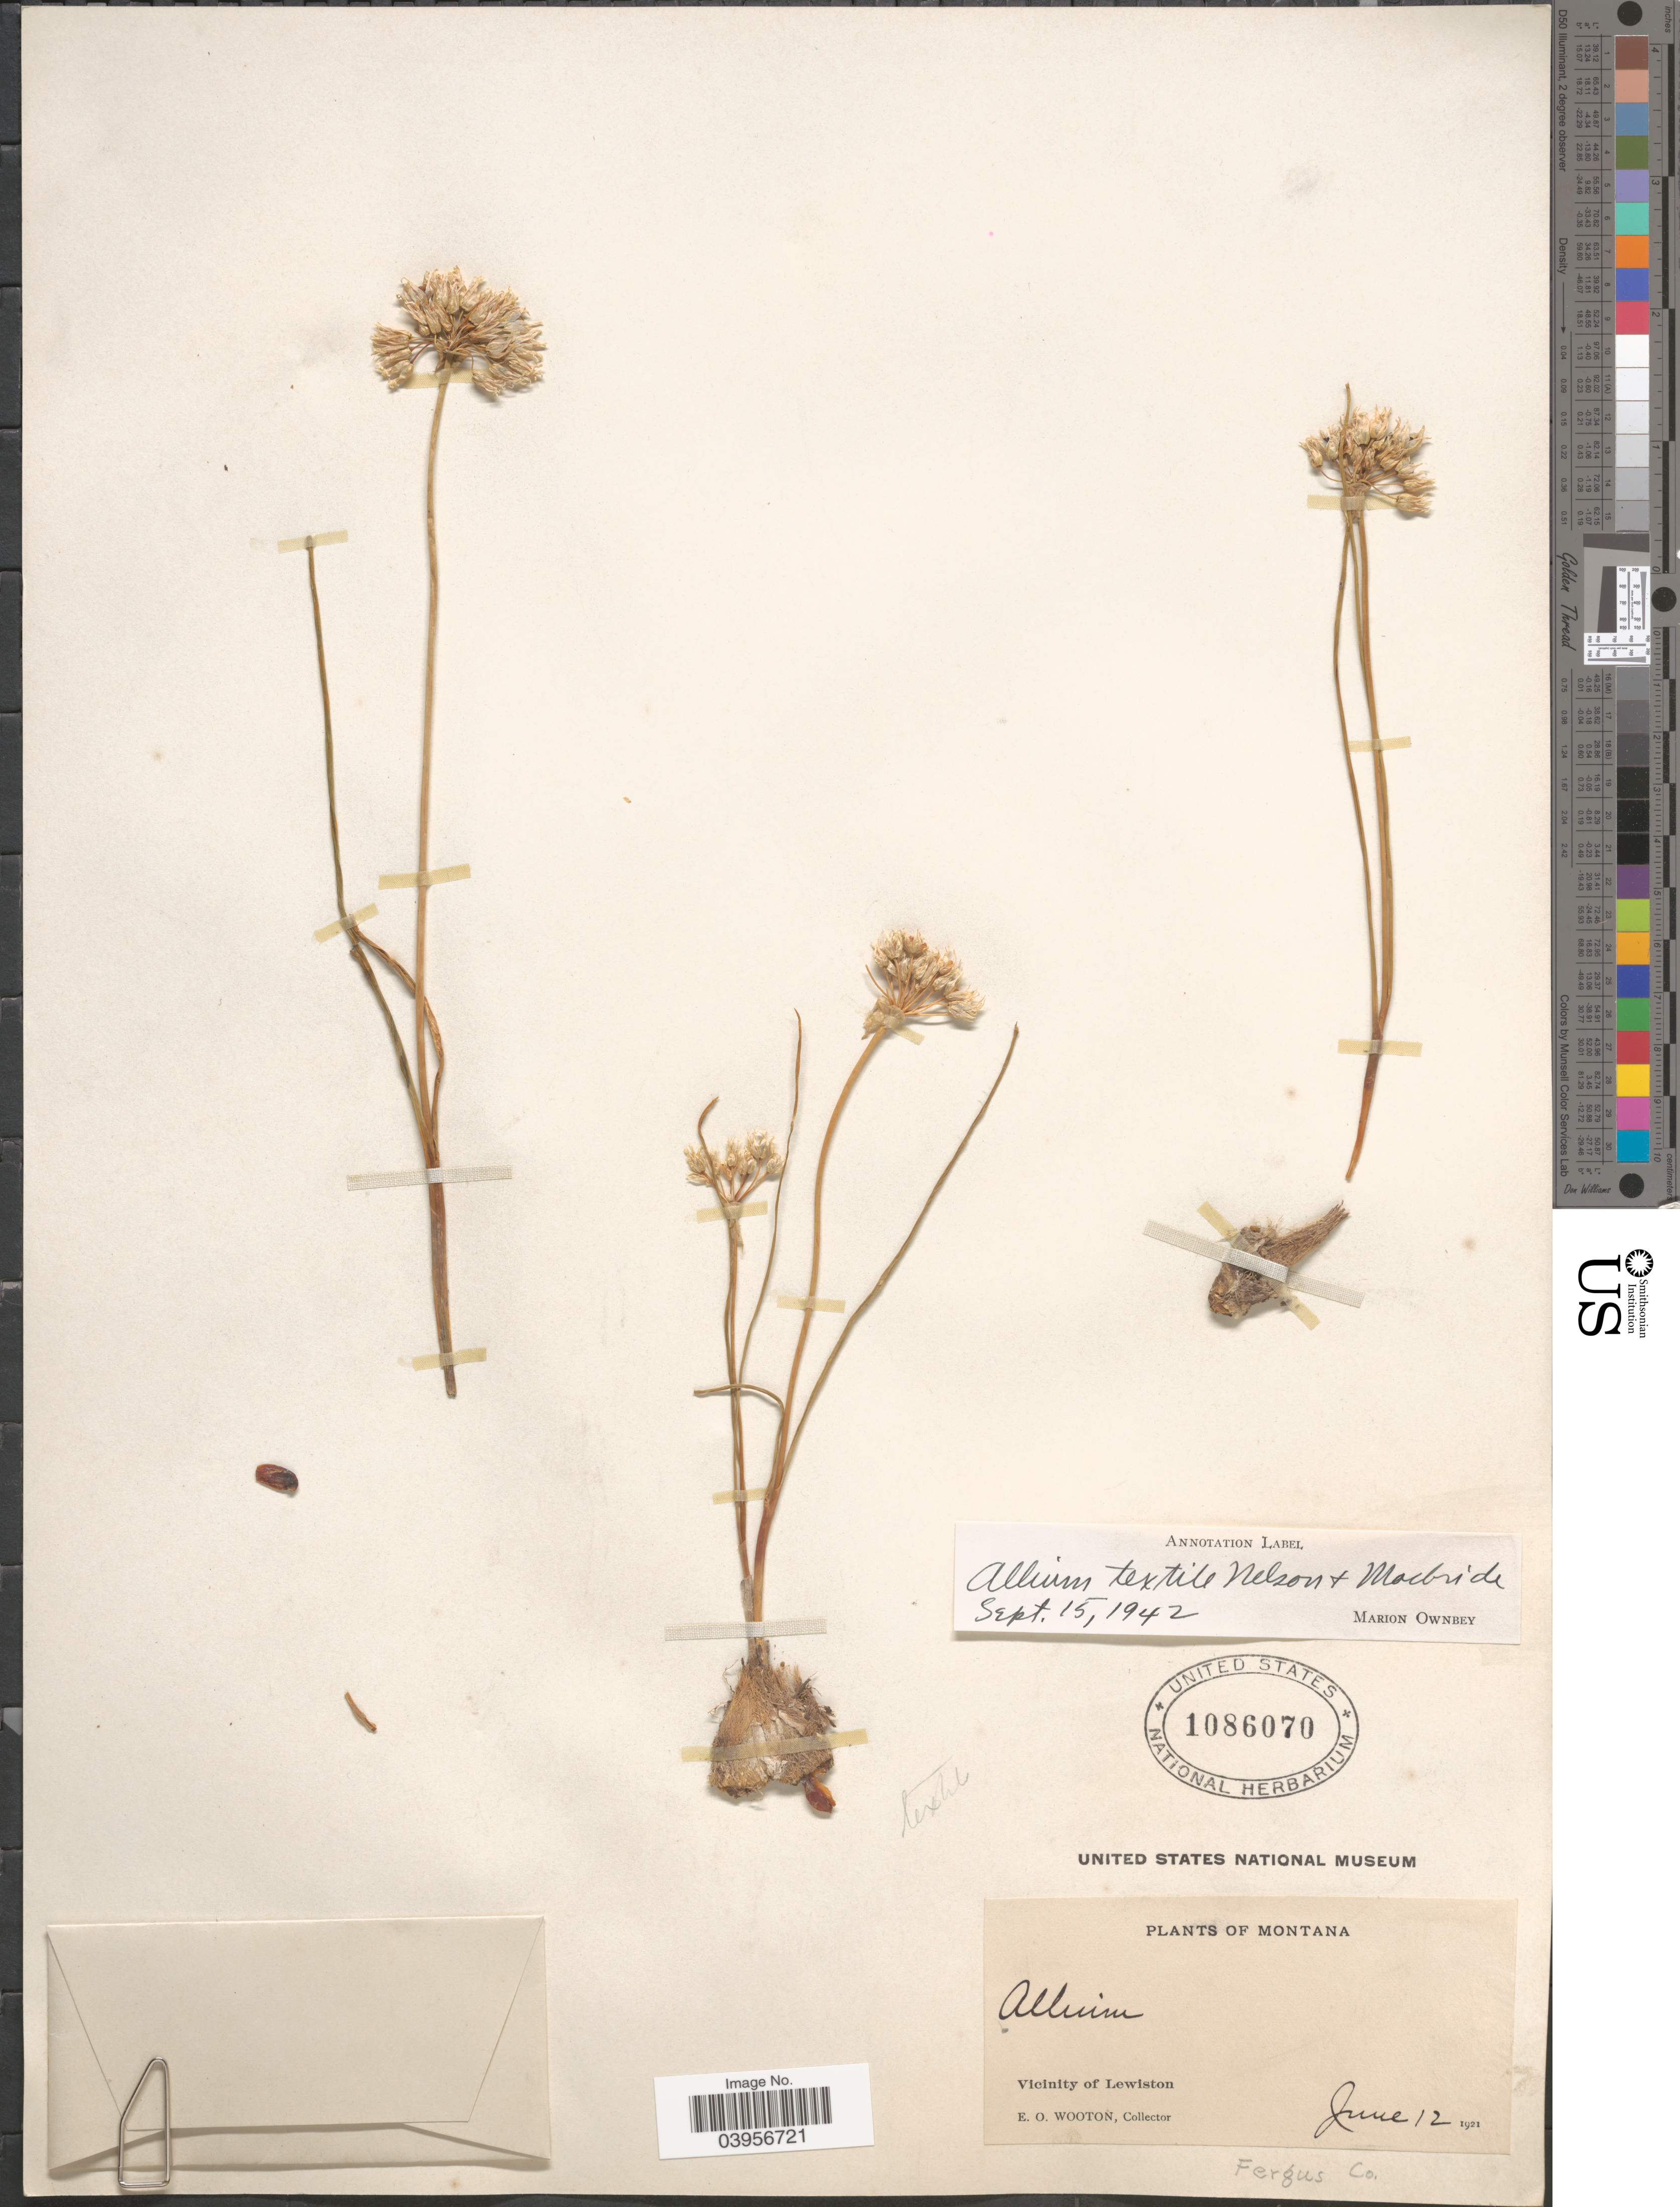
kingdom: Plantae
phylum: Tracheophyta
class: Liliopsida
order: Asparagales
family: Amaryllidaceae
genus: Allium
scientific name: Allium textile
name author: A. Nelson & J.F. Macbr.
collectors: E. O. Wooton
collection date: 1921-06-12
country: United States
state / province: Montana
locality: Vicinity of Lewiston. Fergus Co.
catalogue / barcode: US 1086070